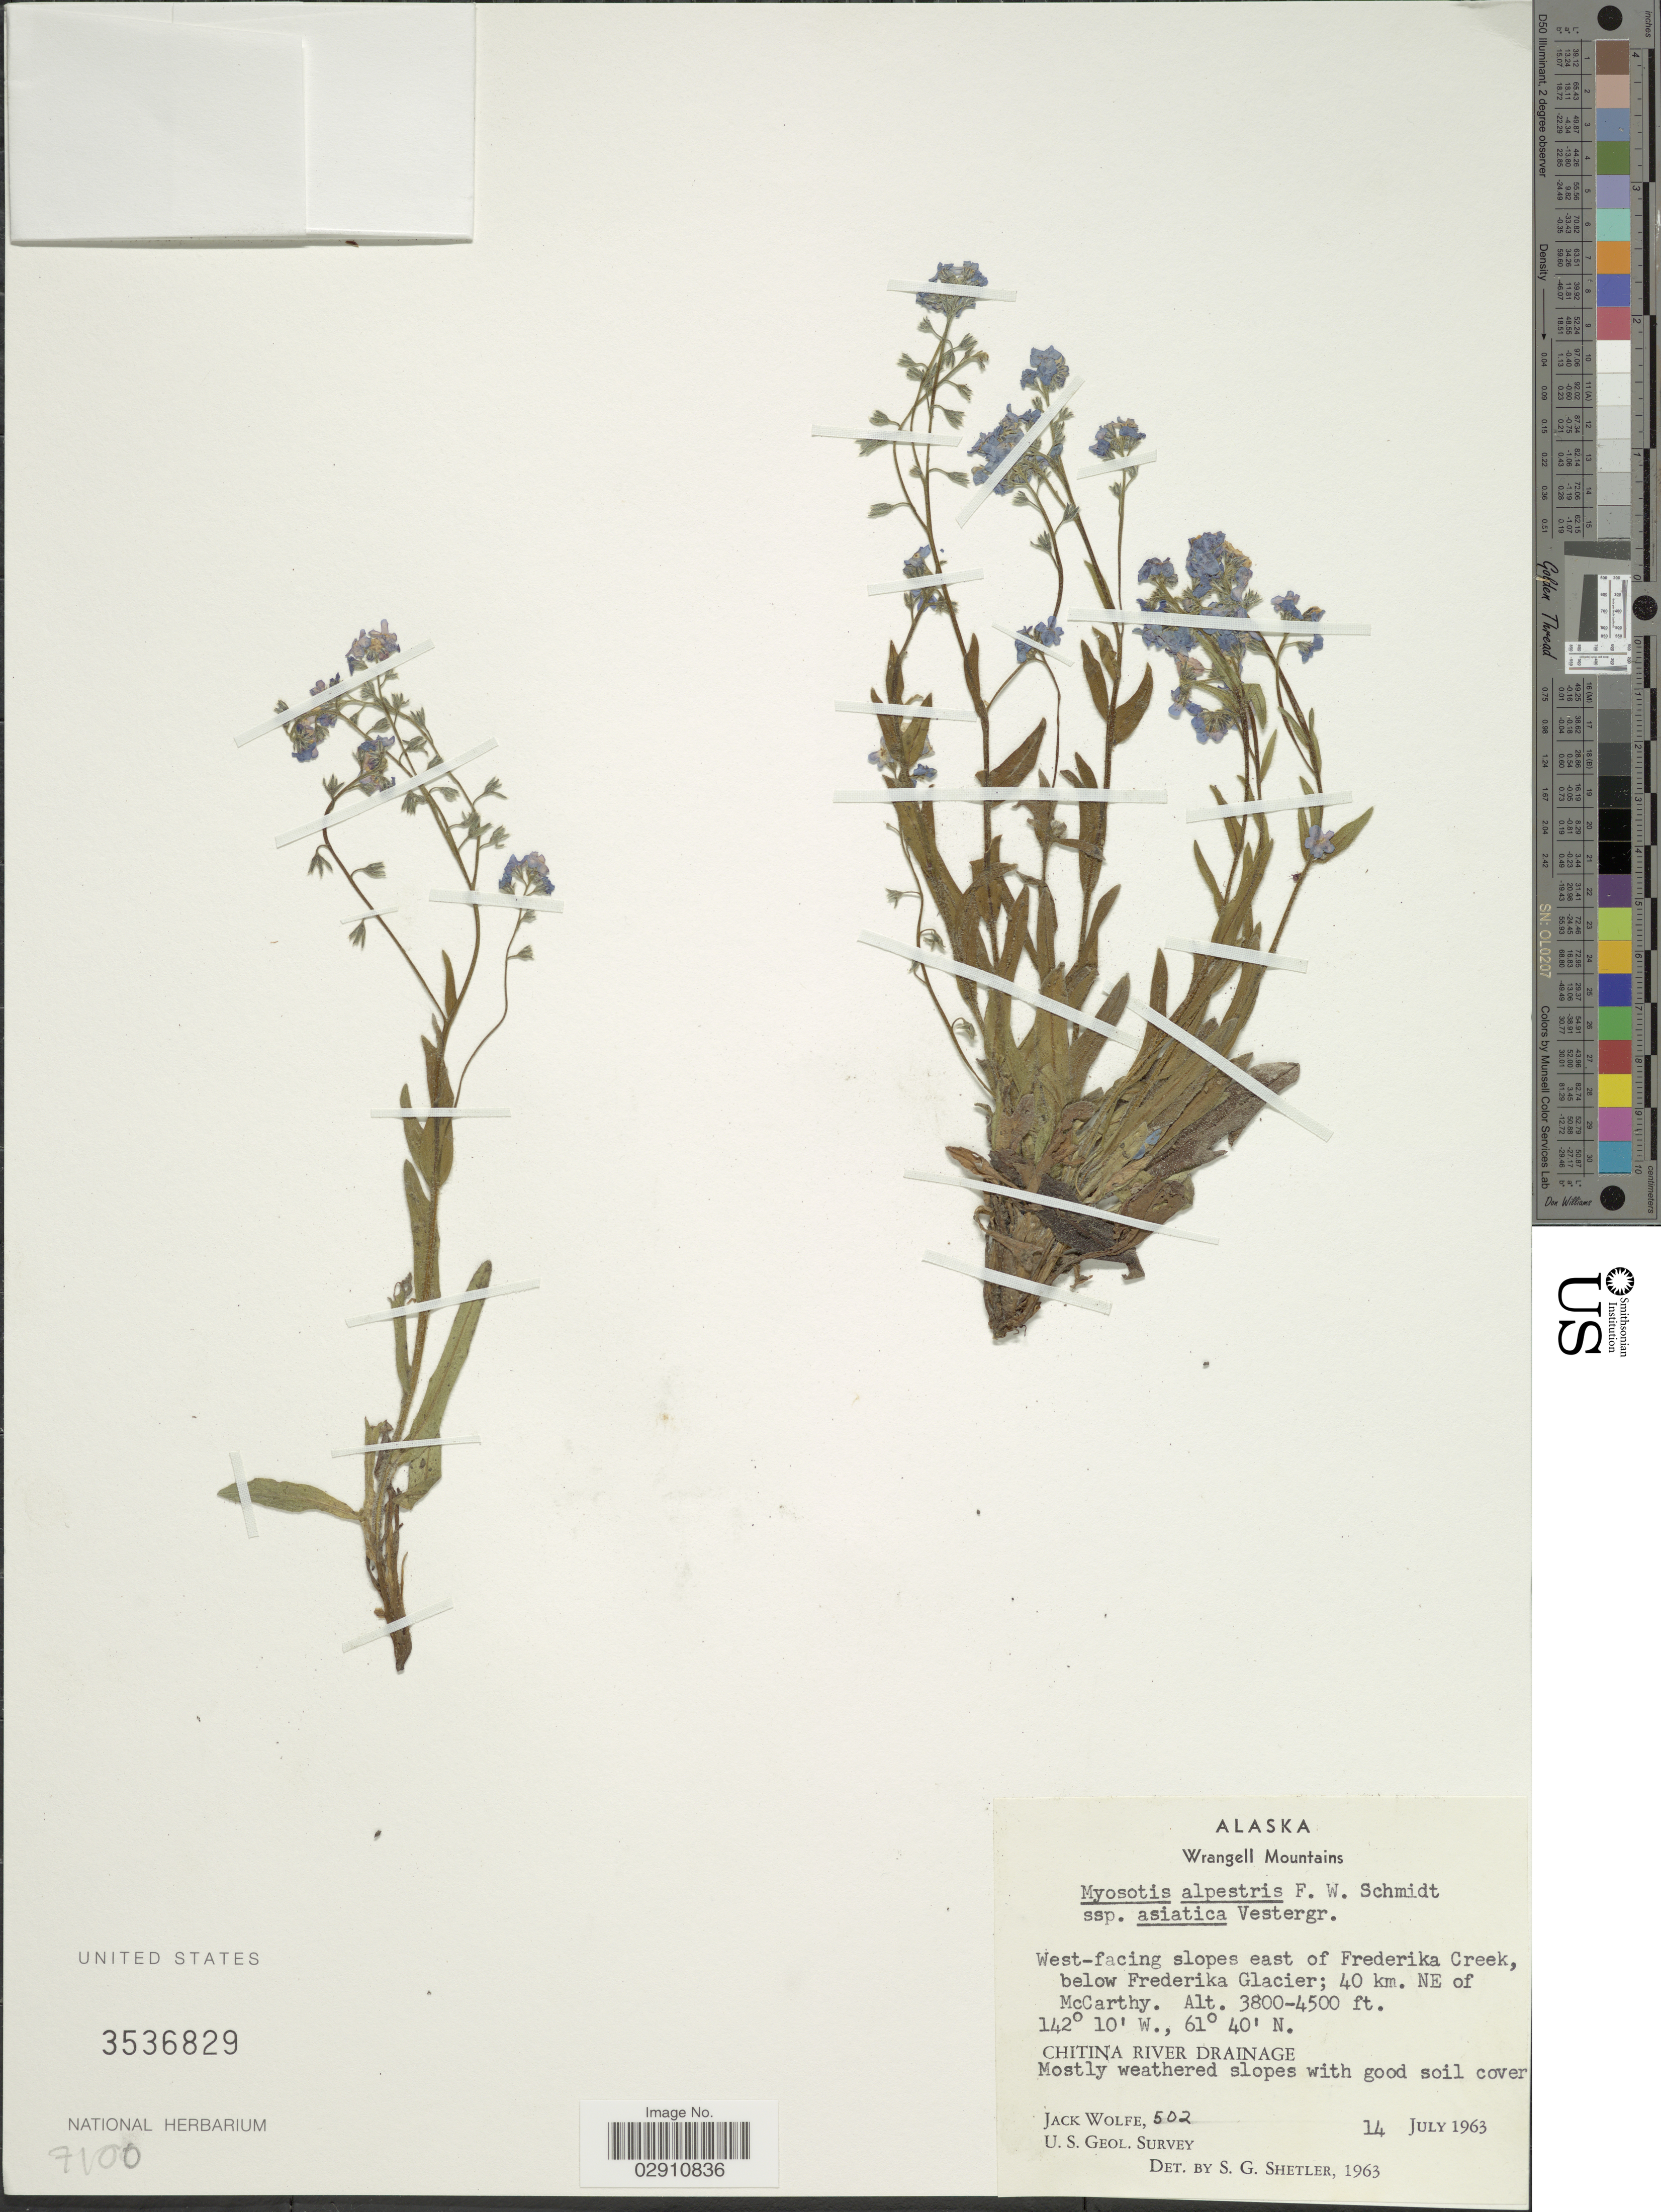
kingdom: Plantae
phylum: Tracheophyta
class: Magnoliopsida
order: Boraginales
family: Boraginaceae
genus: Myosotis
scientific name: Myosotis alpestris subsp. asiatica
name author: Vestergr.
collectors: J. Wolfe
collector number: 502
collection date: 1963-07-14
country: United States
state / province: Alaska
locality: Wrangell Mountains. West-facing slopes east of Frederika Creek, below Frederika Glacier; 40 km. NE of McCarthy. Chitina River Drainage.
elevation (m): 1158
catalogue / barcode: US 3536829